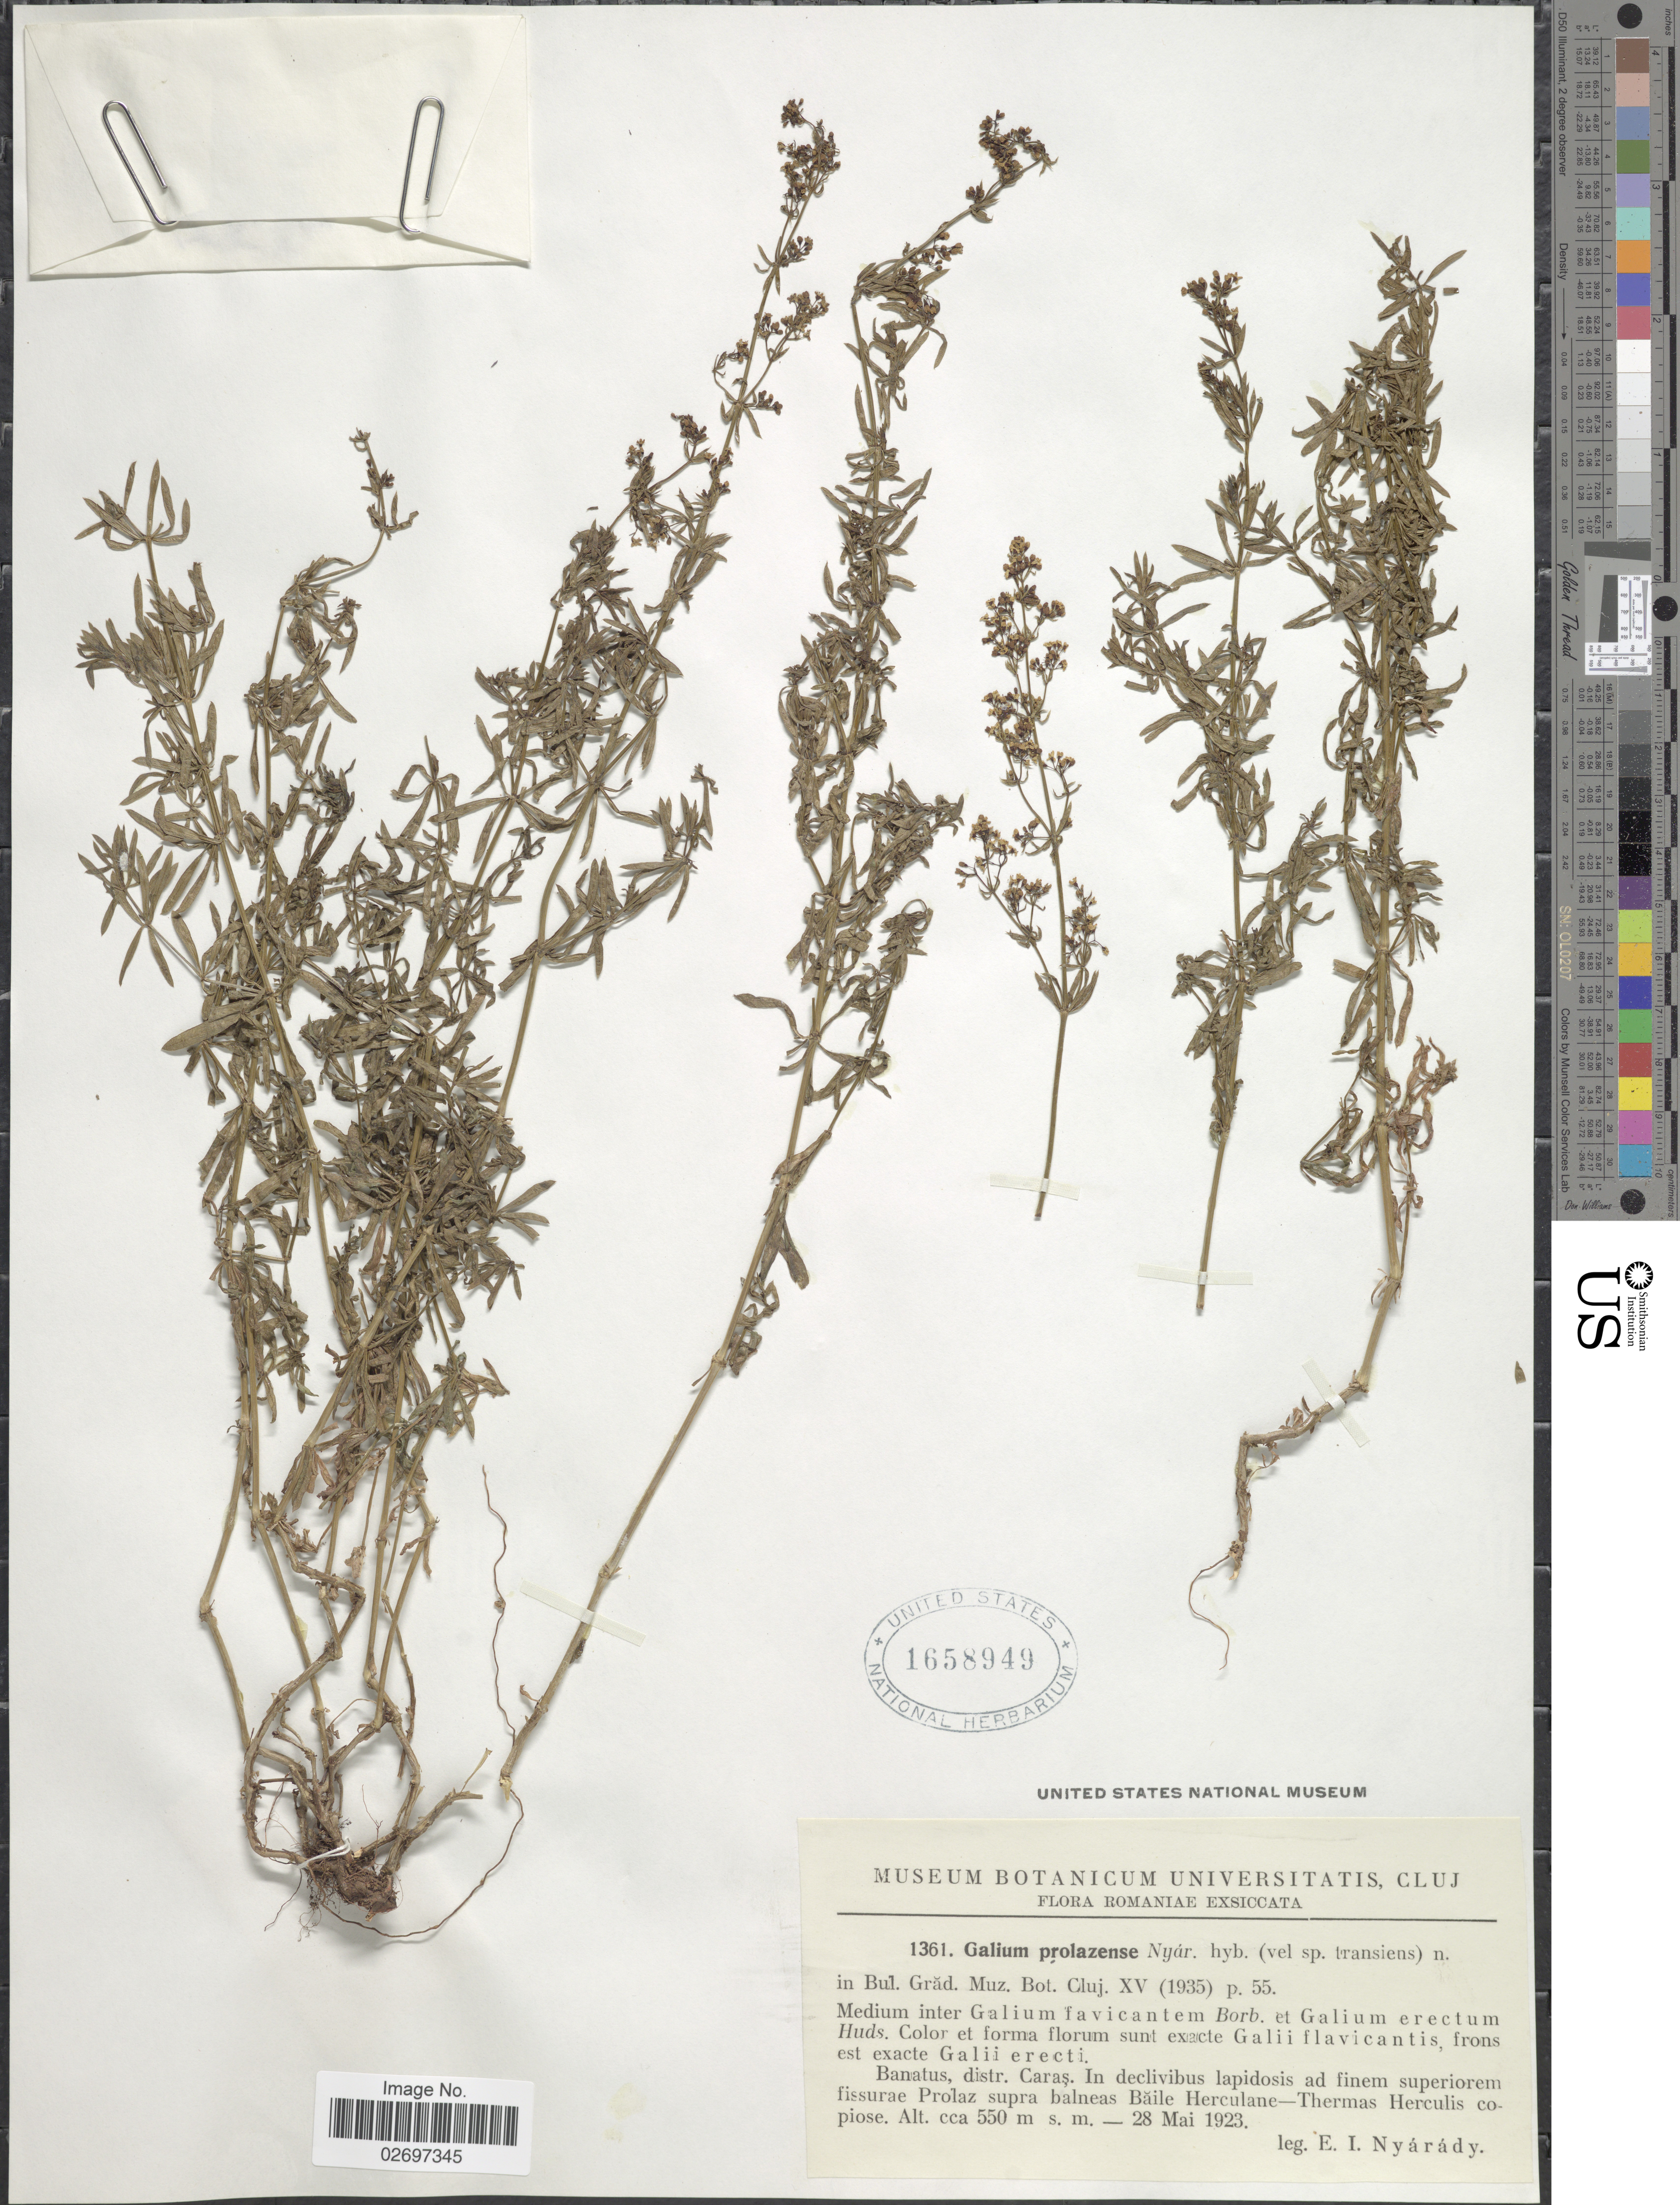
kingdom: Plantae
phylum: Tracheophyta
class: Magnoliopsida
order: Gentianales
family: Rubiaceae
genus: Galium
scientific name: Galium x prolazense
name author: Nyár.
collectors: E. Nyárády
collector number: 1361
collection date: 1923-05-28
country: Romania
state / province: Caras-Severin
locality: Banatus, distr. Caras. fissurae Prolaz supra balneas Baile Herculane-Thermas Herculis copiose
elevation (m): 550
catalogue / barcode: US 1658949